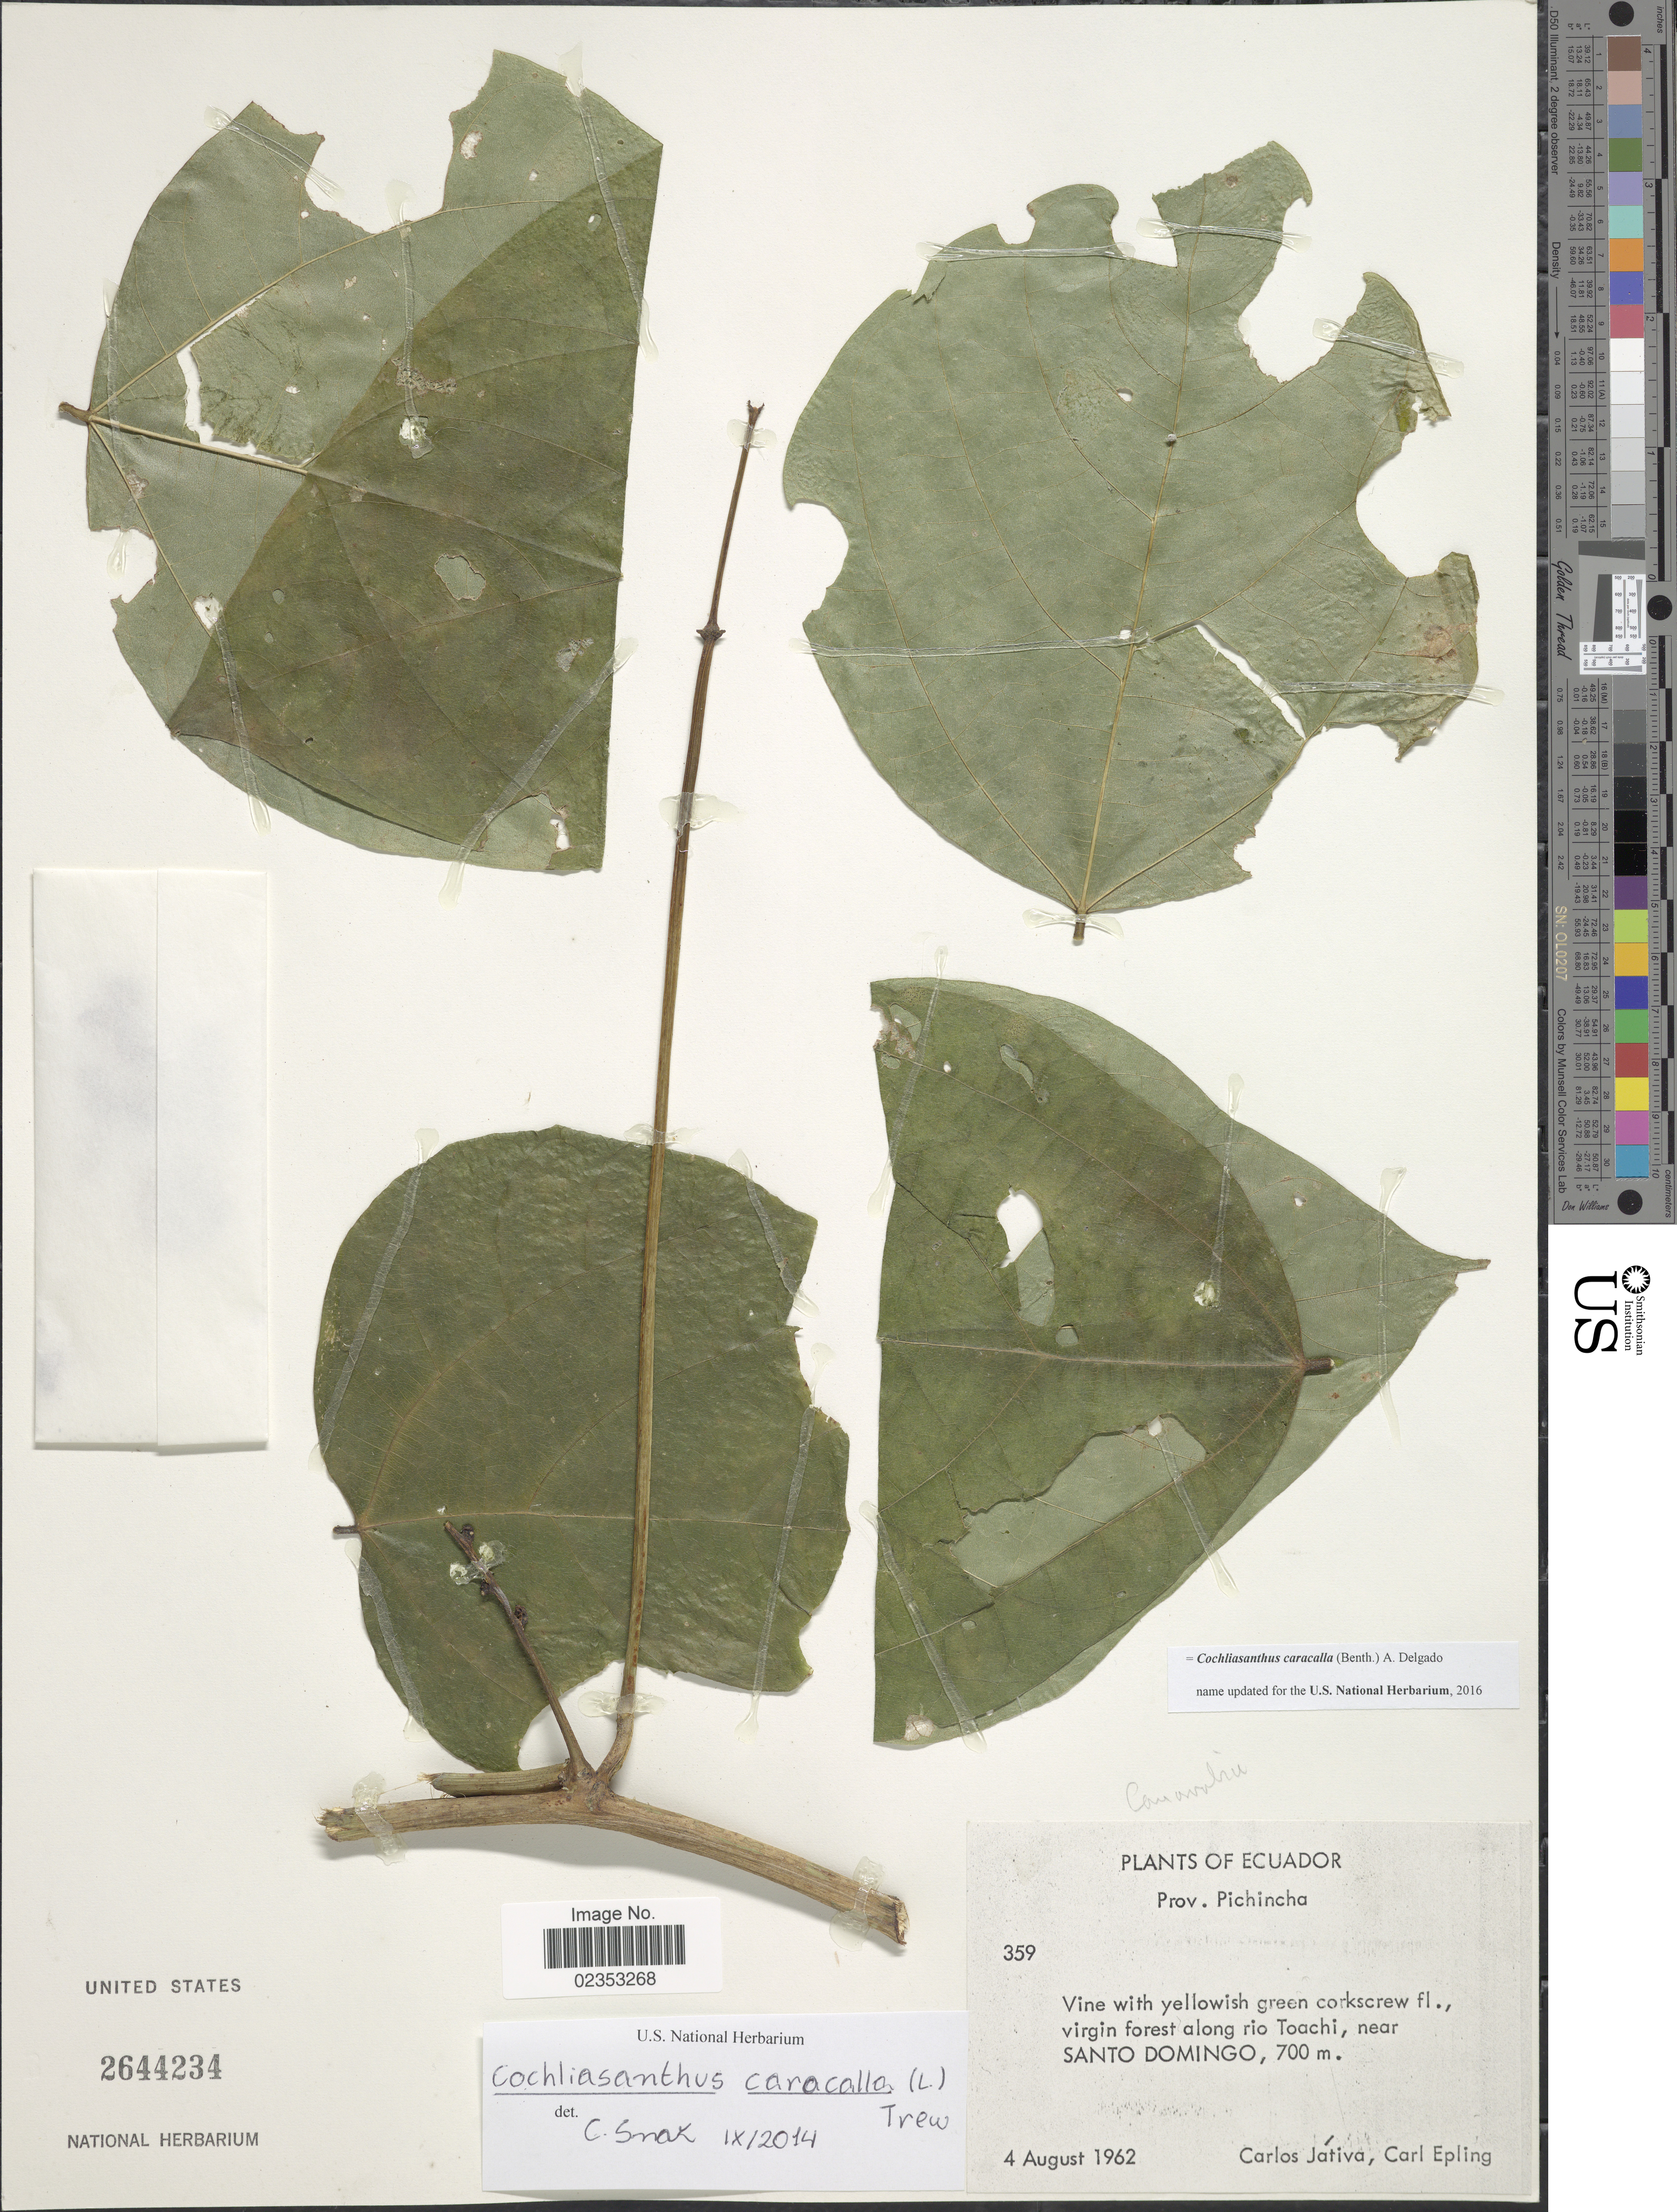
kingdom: Plantae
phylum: Tracheophyta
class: Magnoliopsida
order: Fabales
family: Fabaceae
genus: Cochliasanthus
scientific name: Cochliasanthus caracalla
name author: (L.) Trew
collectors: C. D. Játiva & C. C. Epling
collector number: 359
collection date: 1962-08-04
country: Ecuador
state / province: Pichincha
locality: Virgin forest along rio Toachi, near Santo Domingo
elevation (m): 700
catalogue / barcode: US 2644234